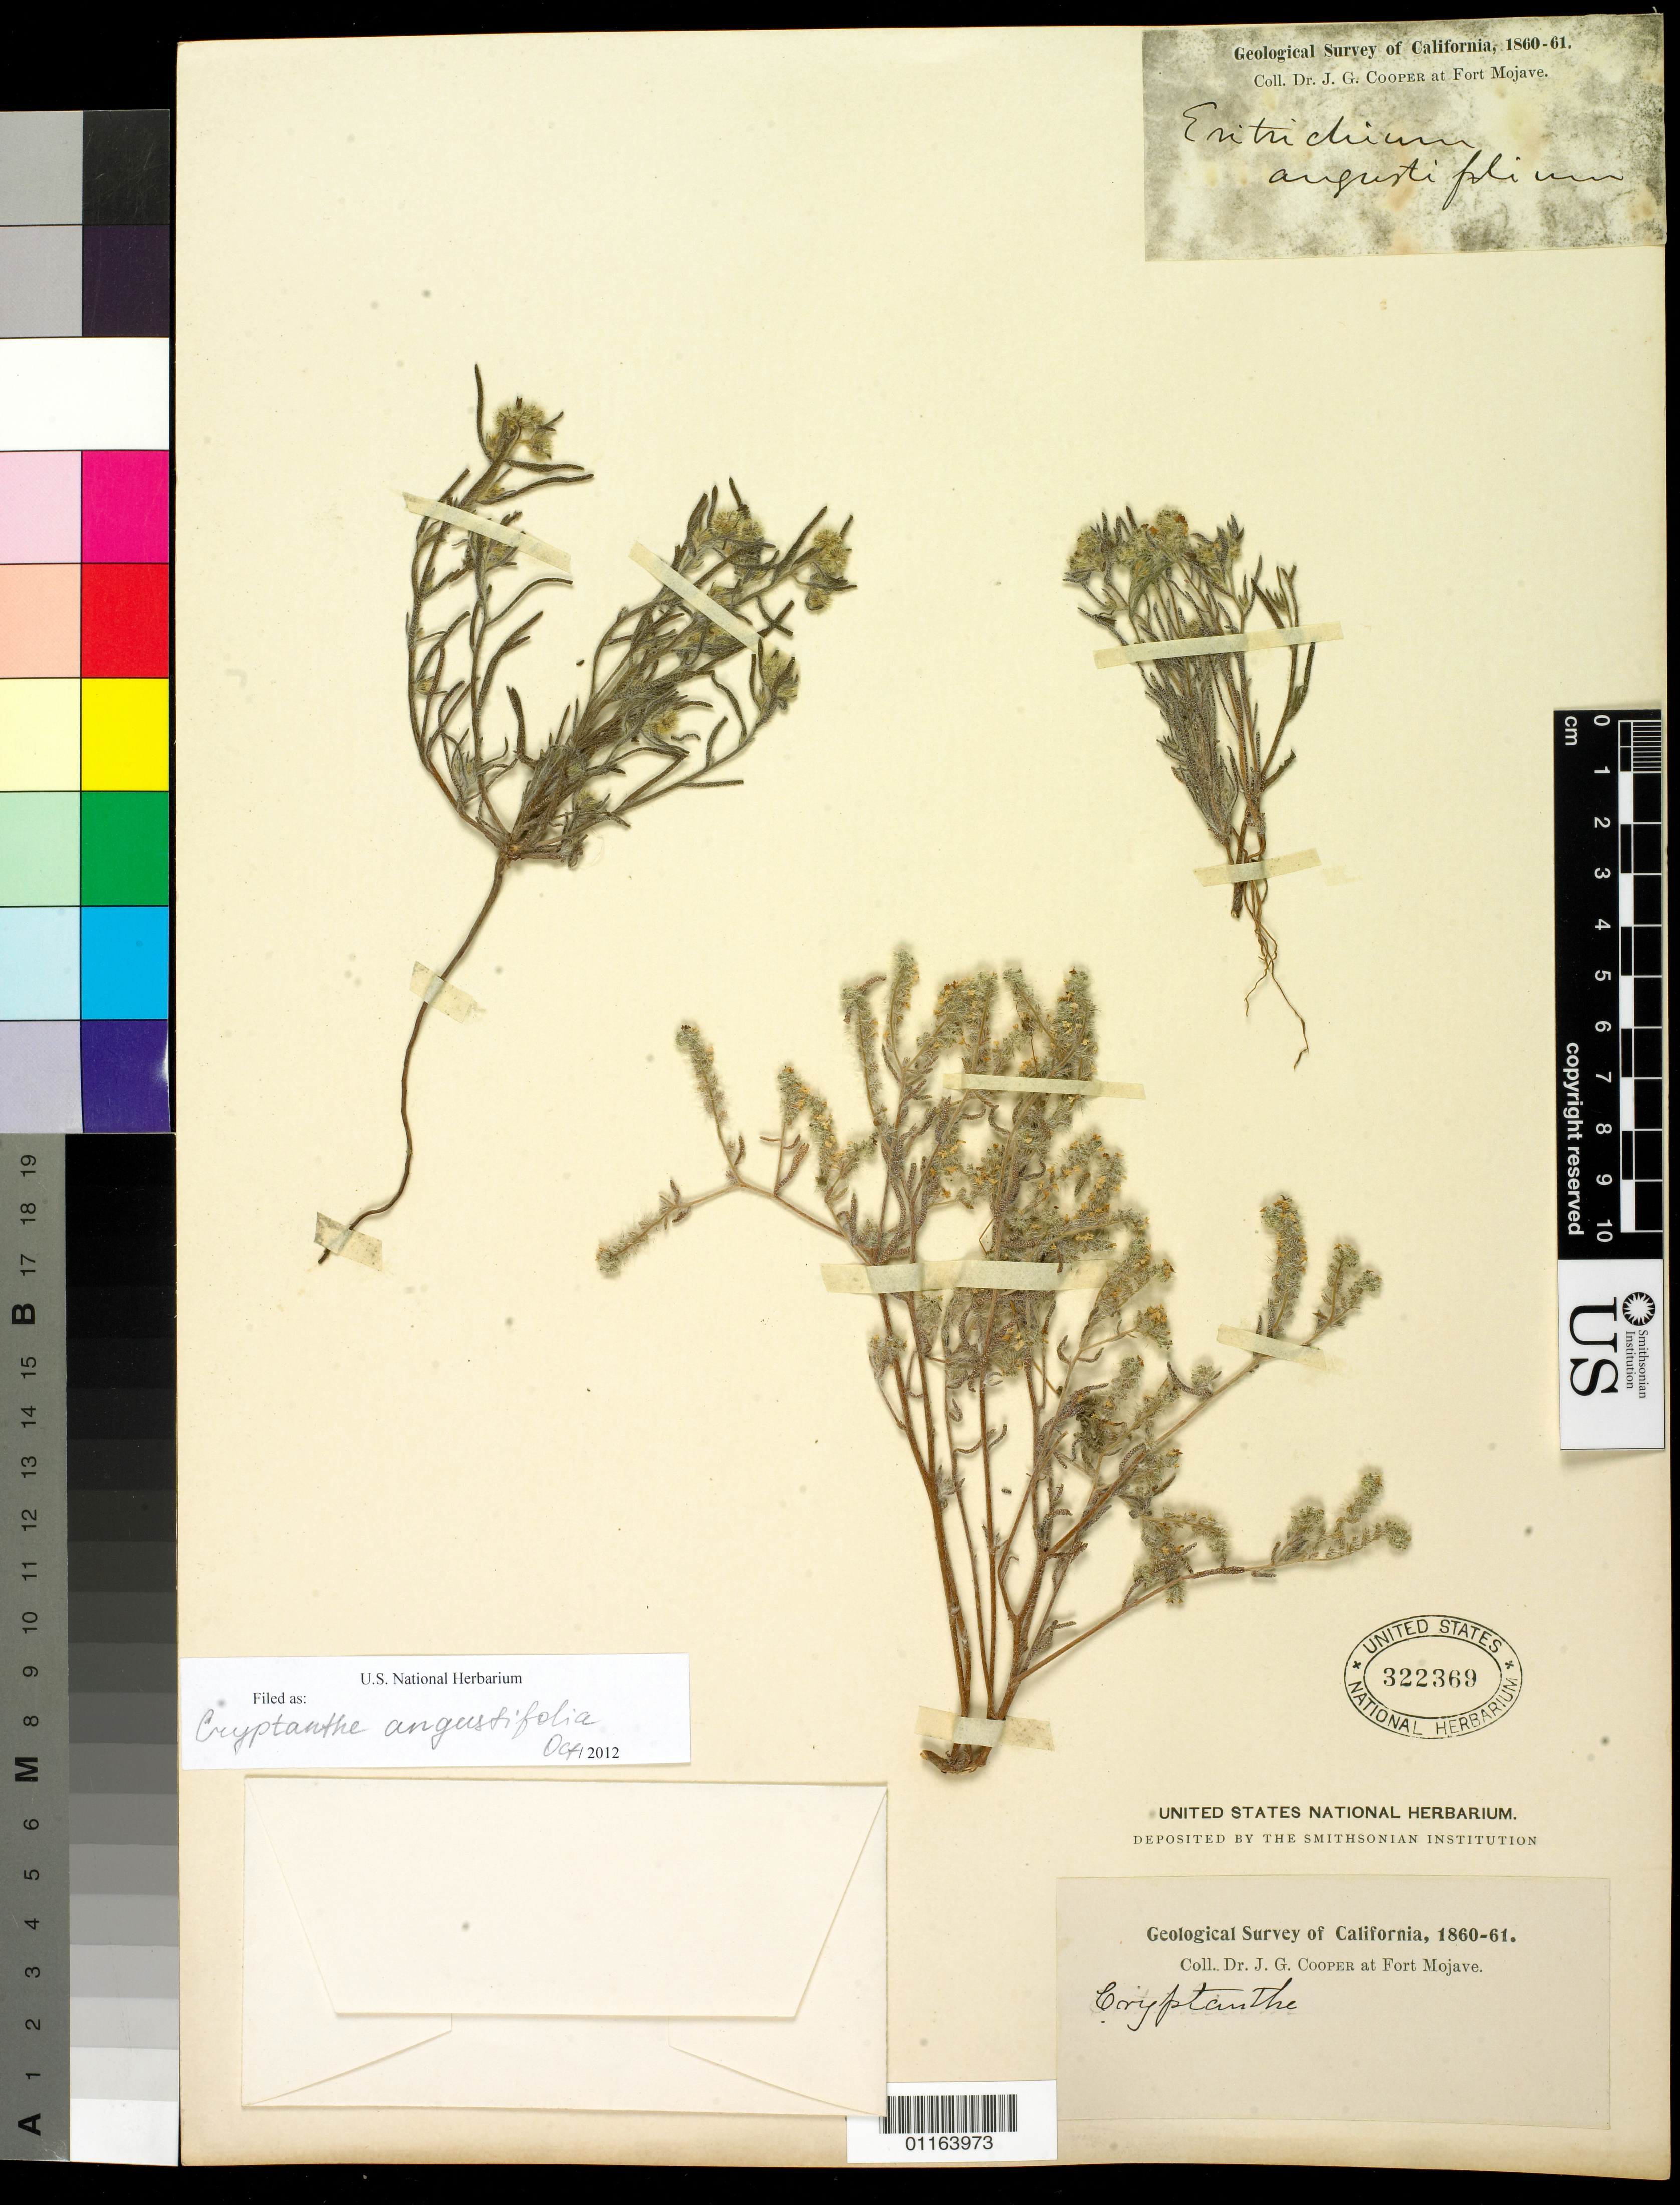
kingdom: Plantae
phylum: Tracheophyta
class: Magnoliopsida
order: Boraginales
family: Boraginaceae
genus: Cryptantha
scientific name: Cryptantha angustifolia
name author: (Torr.) Greene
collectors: J. G. Cooper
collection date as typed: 1860 to -- --- 1861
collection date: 1860/1861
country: United States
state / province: California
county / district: San Bernardino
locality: Fort Mojave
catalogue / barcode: US 322369